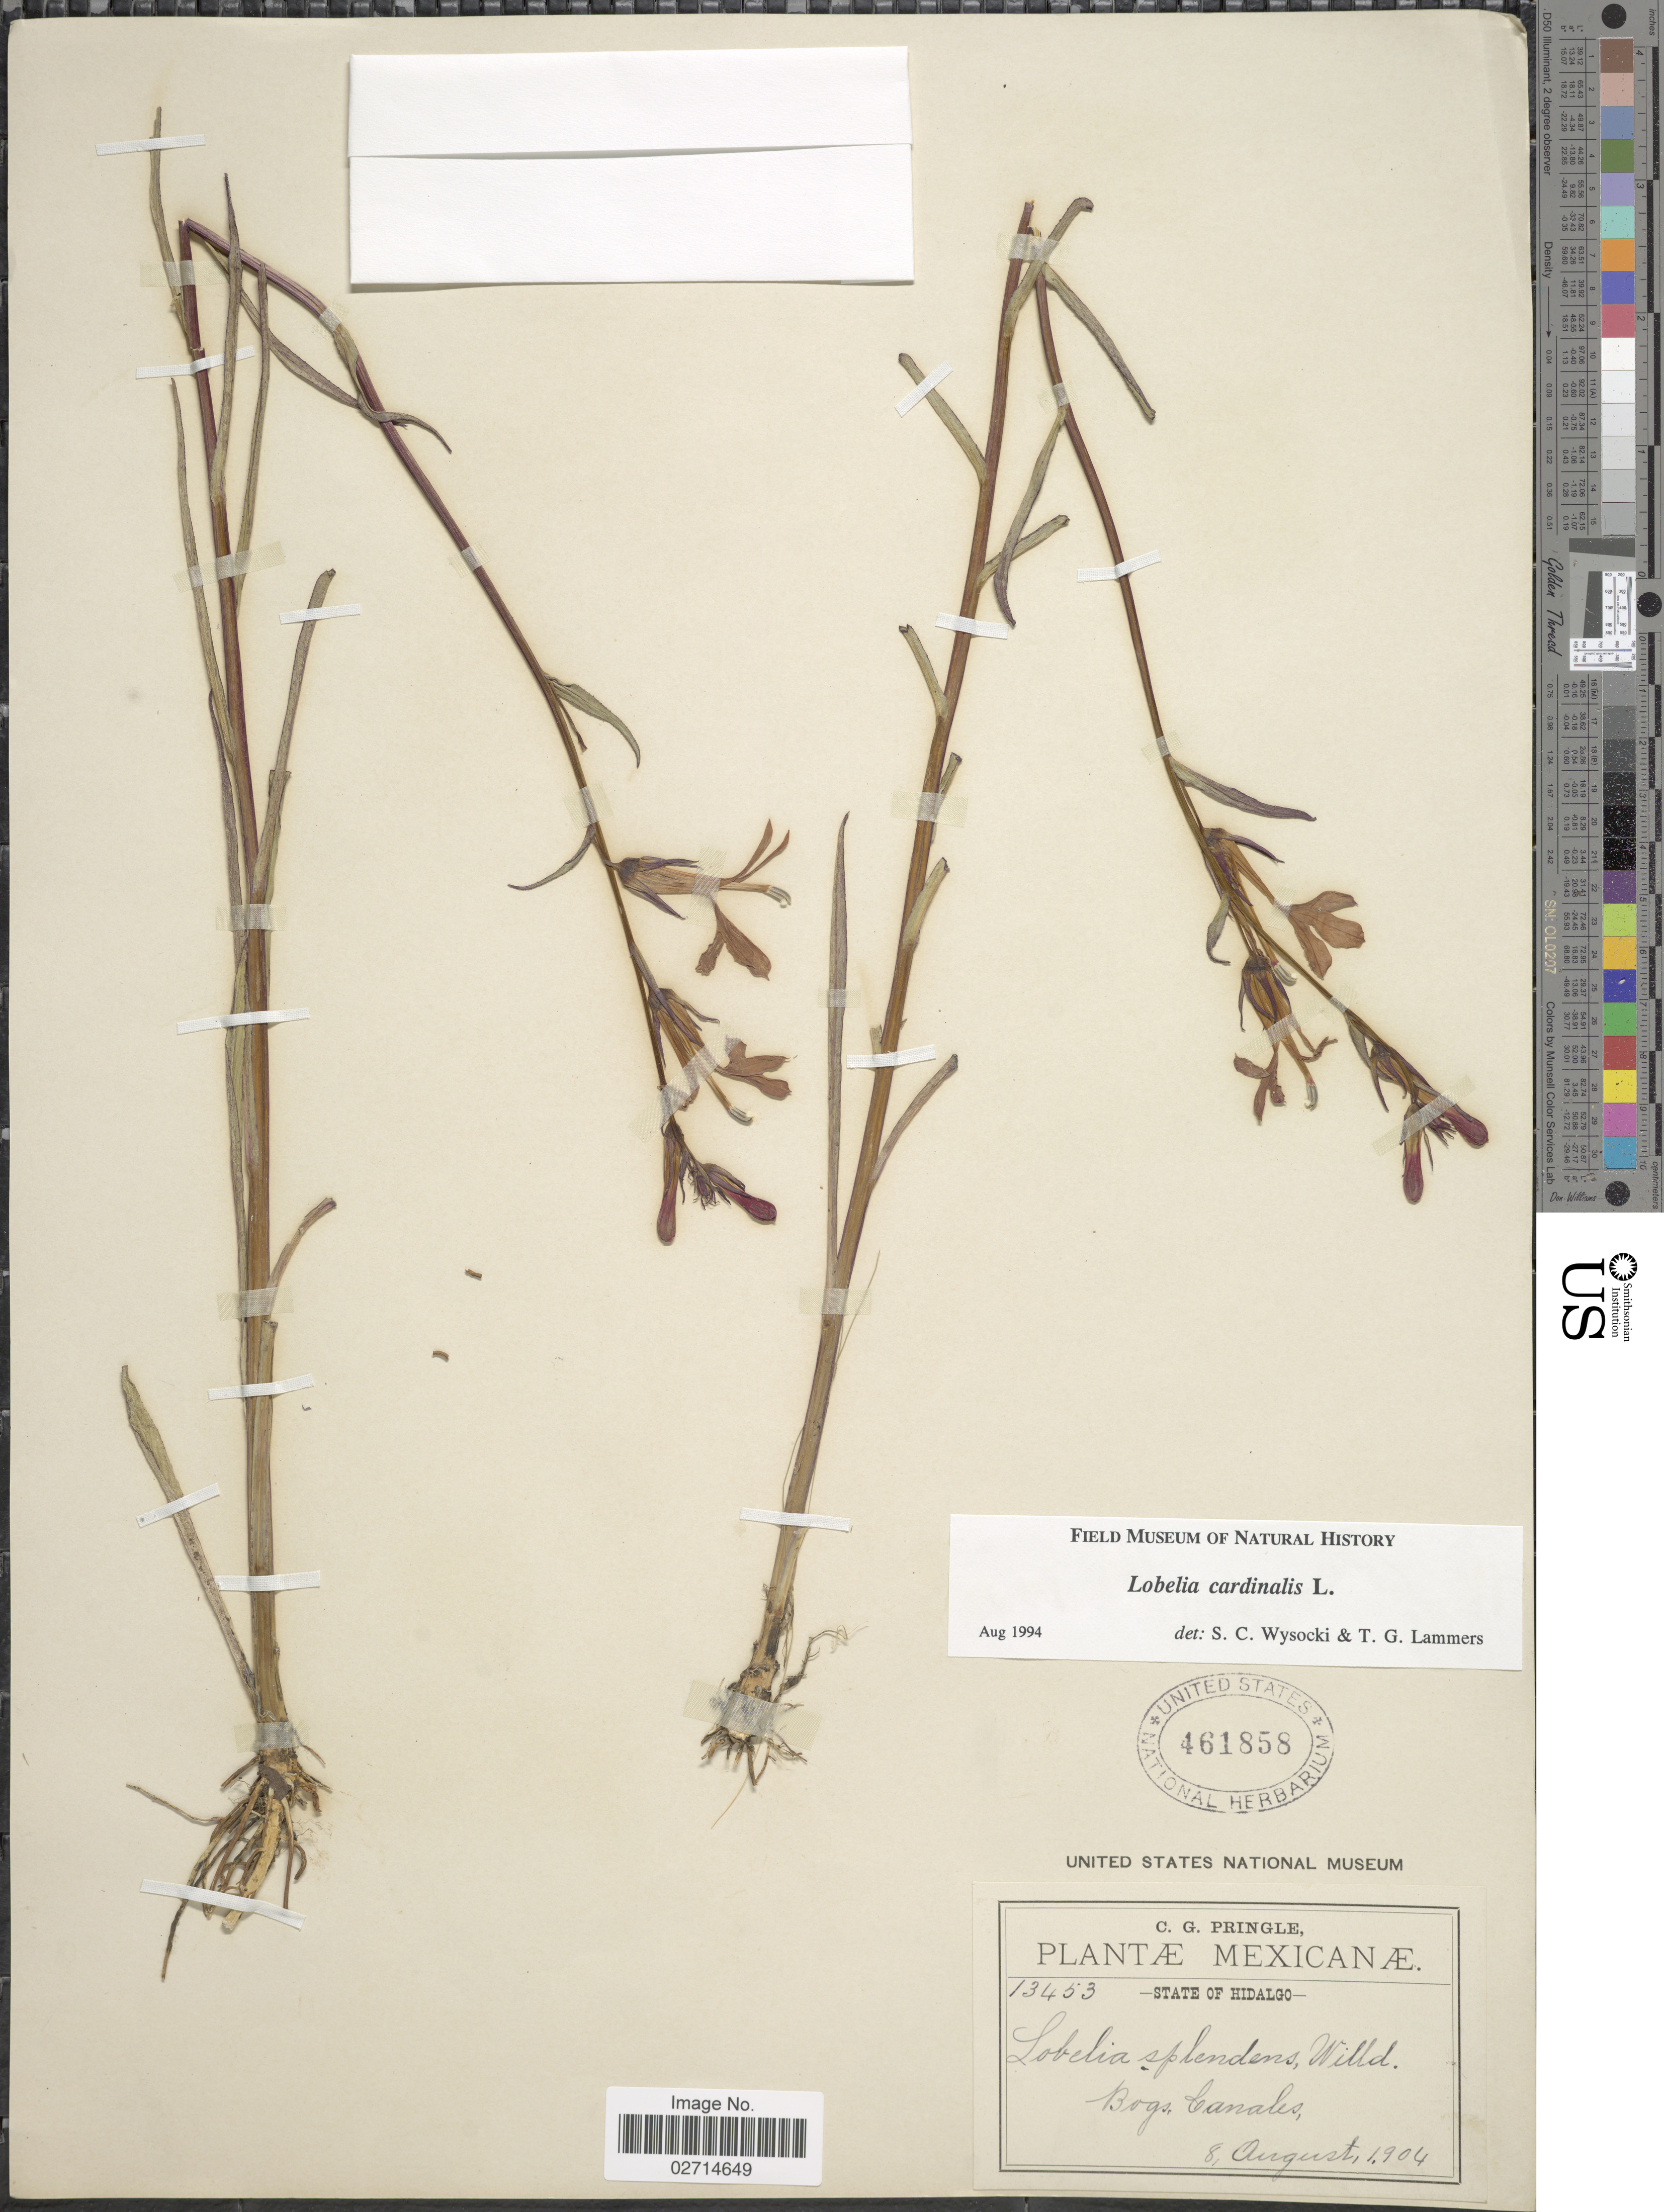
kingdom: Plantae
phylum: Tracheophyta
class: Magnoliopsida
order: Asterales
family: Campanulaceae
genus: Lobelia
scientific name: Lobelia cardinalis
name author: L.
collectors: C. G. Pringle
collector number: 13453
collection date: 1904-08-08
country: Mexico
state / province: Hidalgo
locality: Bogs Canales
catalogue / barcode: US 461858